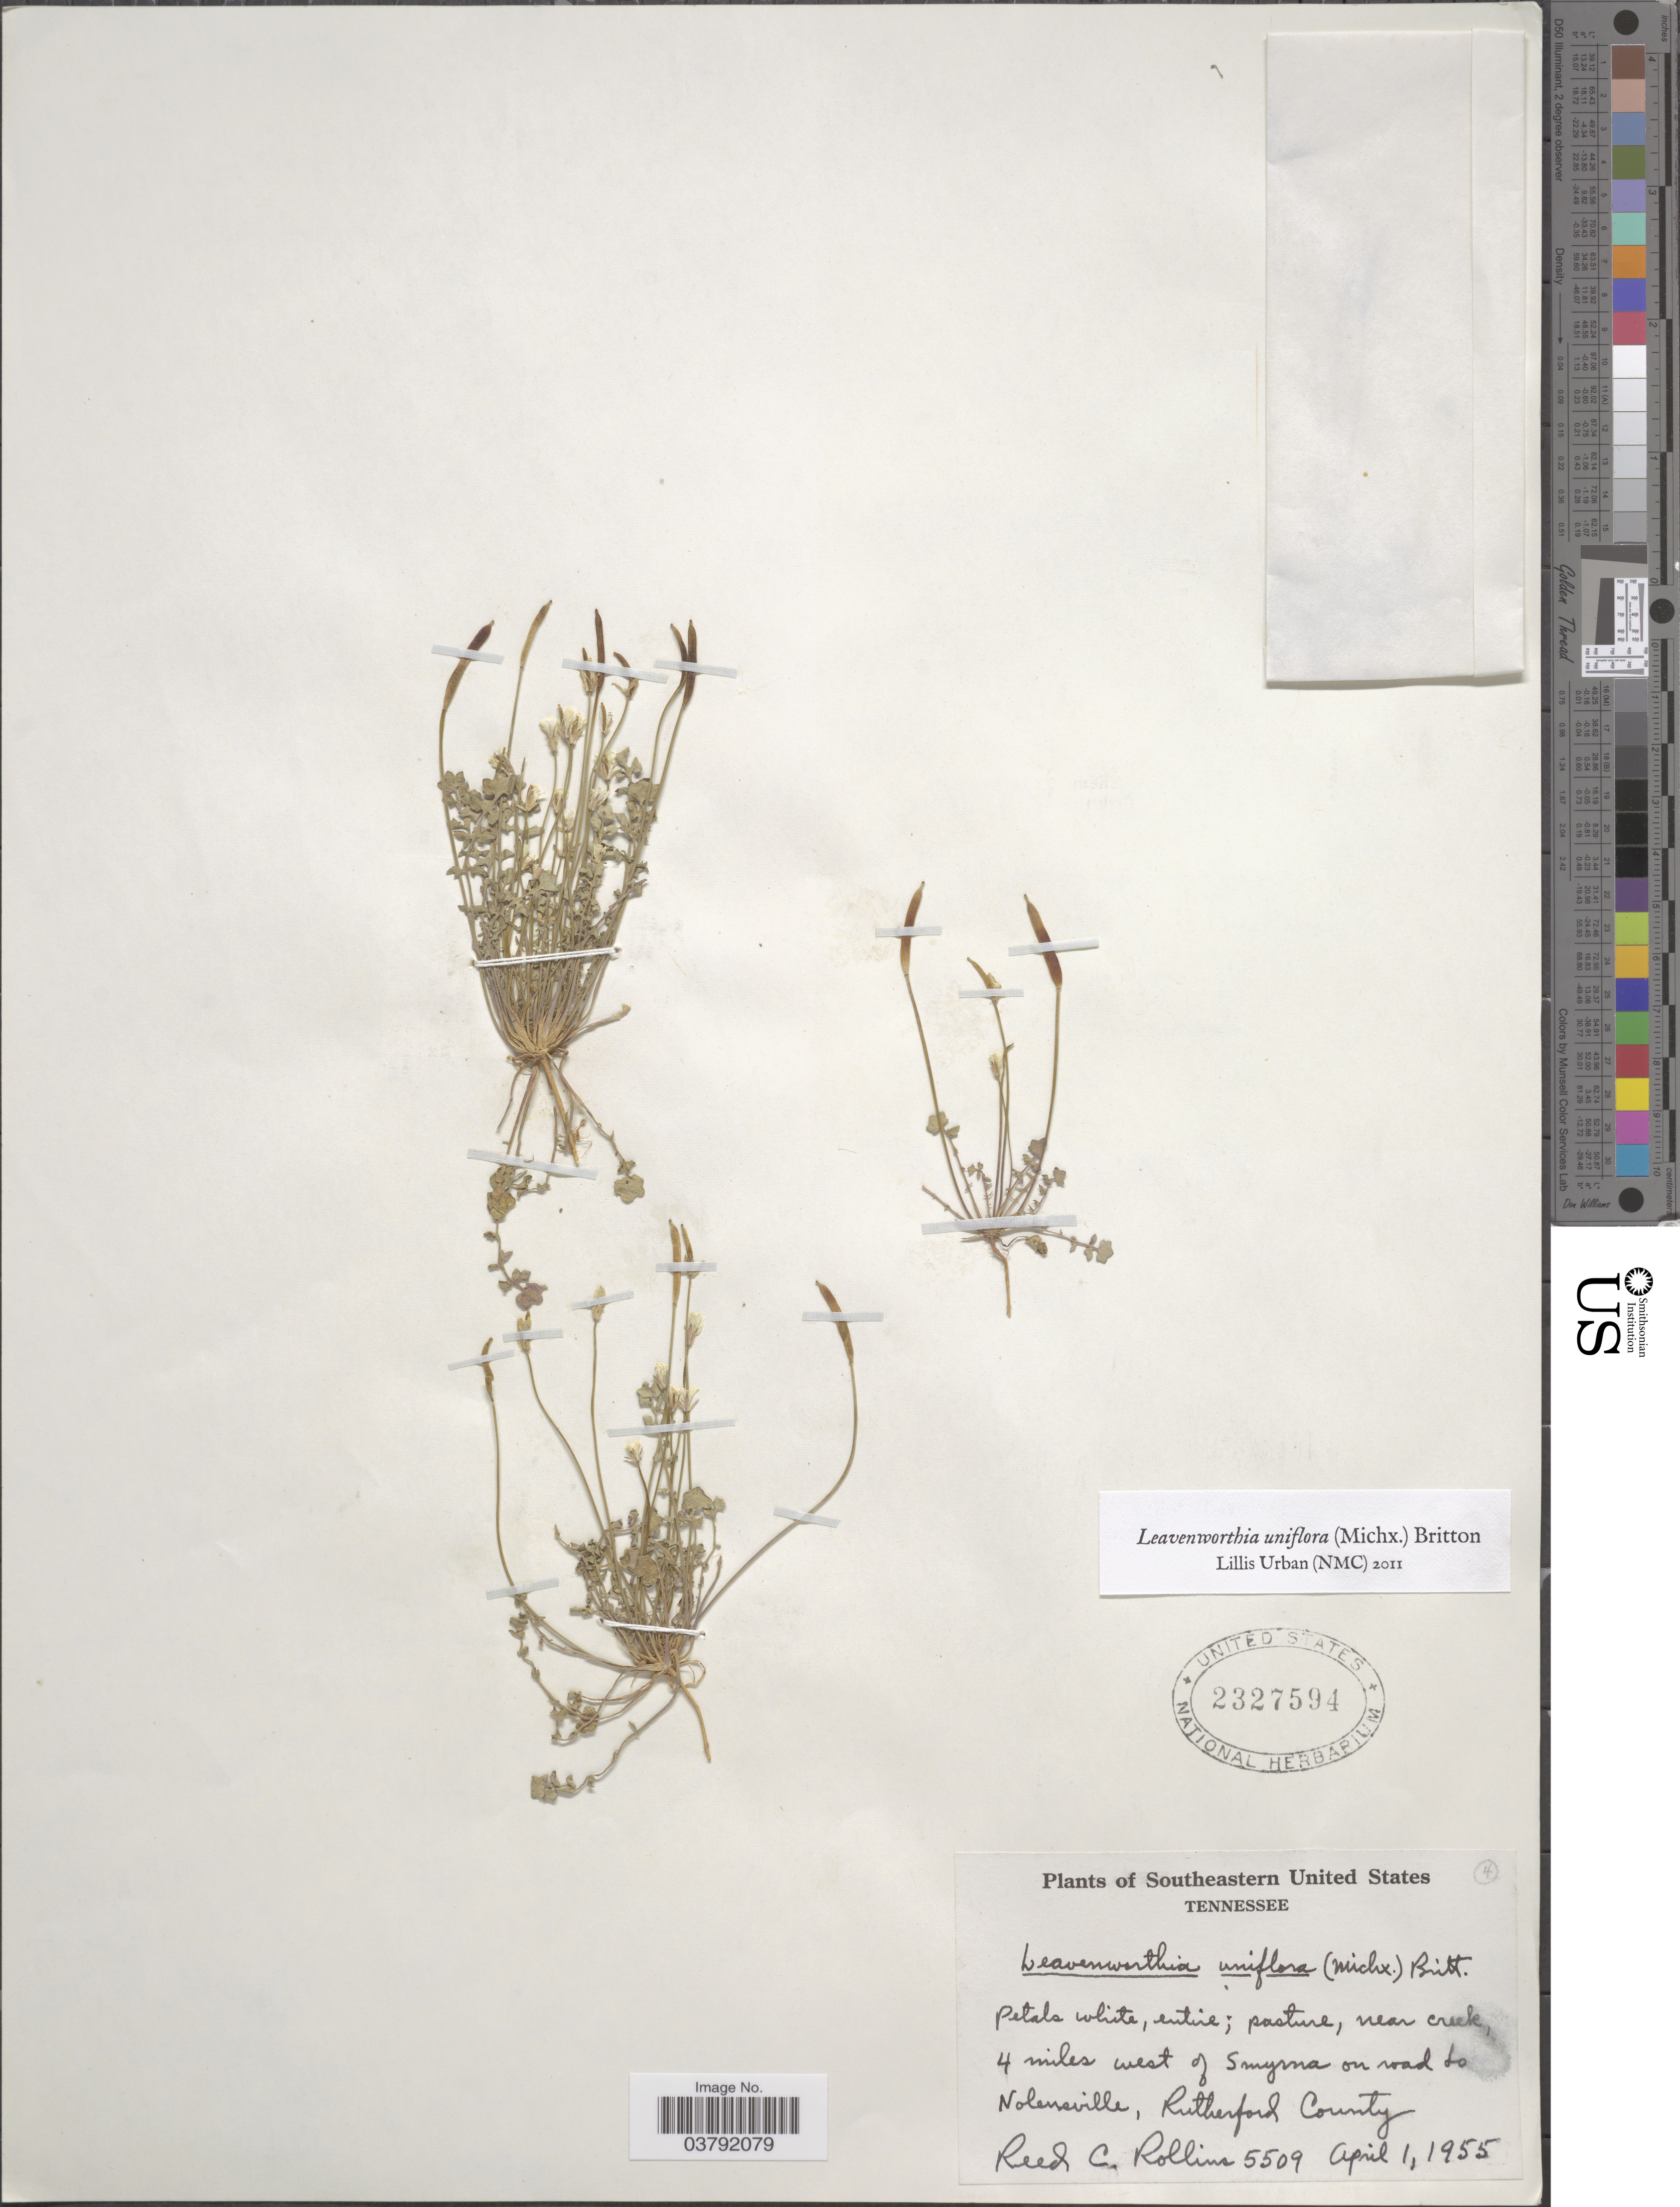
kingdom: Plantae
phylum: Tracheophyta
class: Magnoliopsida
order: Brassicales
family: Brassicaceae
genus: Leavenworthia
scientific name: Leavenworthia uniflora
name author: (Michx.) Britton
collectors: R. C. Rollins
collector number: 5509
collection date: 1955-04-01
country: United States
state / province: Tennessee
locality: Southeastern United States. Near creek, 4 miles west of Smyrna on road to Nolensville, Rutherford County.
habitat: pasture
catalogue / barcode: US 2327594